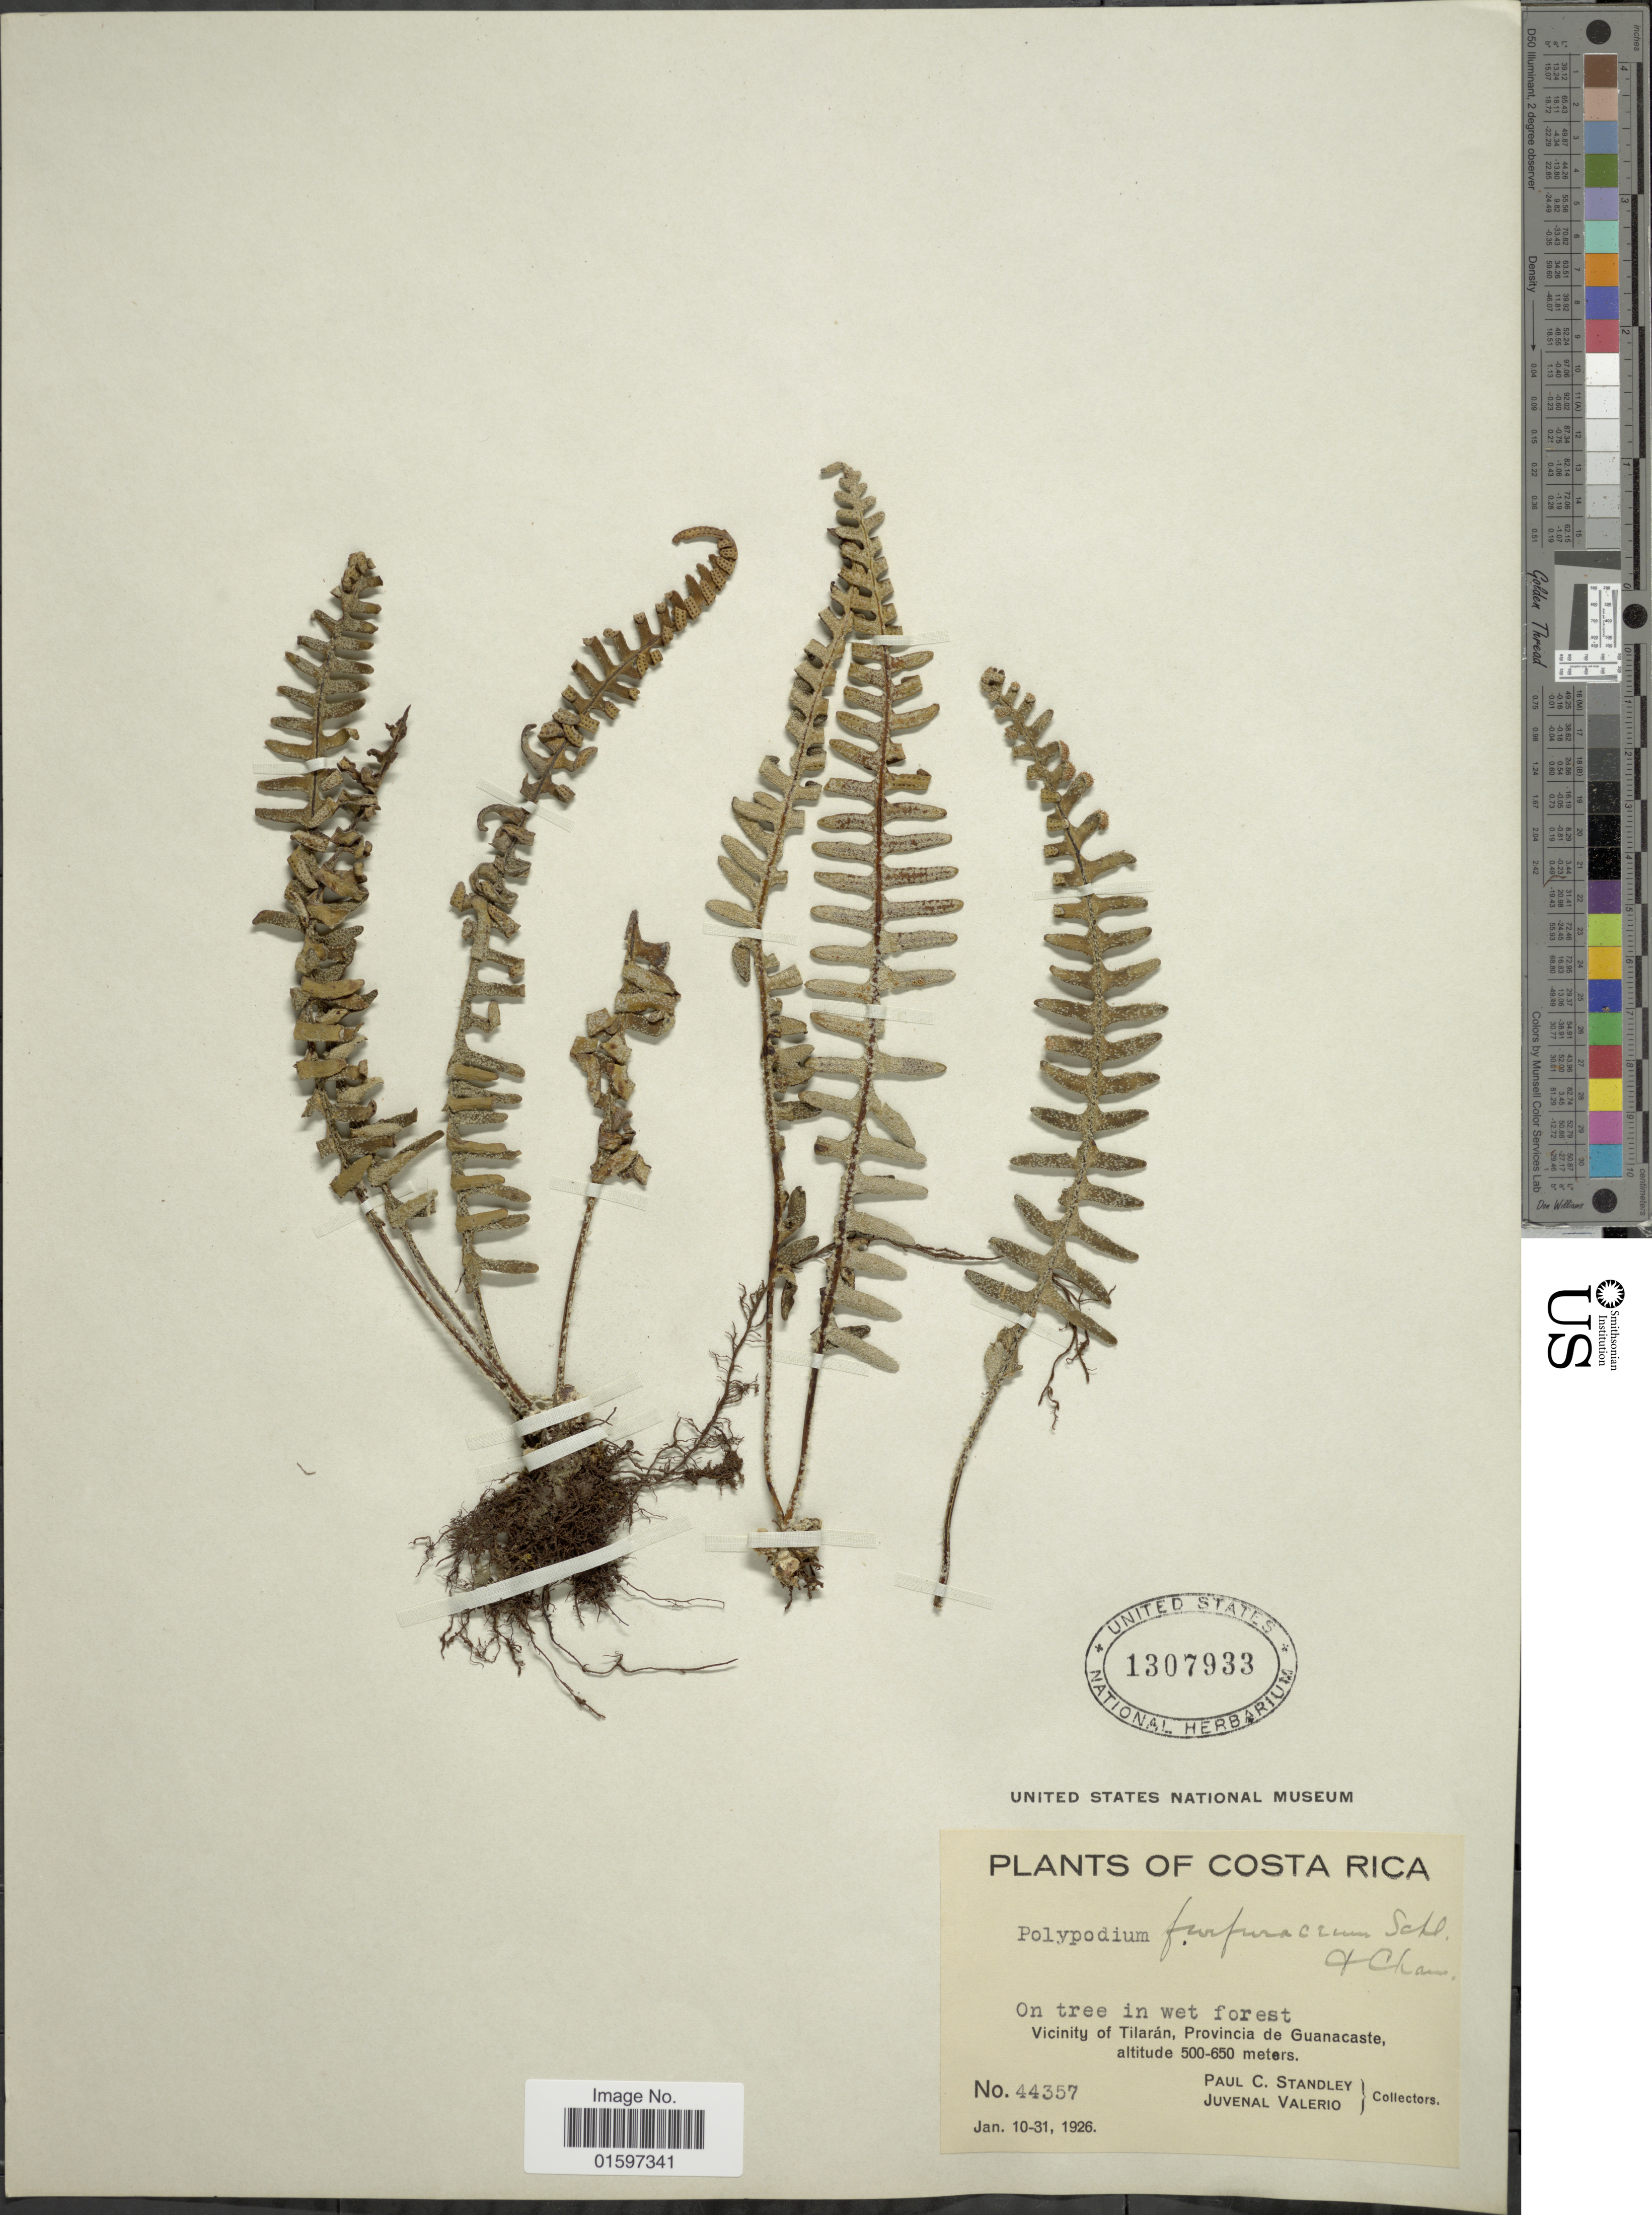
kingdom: Plantae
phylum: Tracheophyta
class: Polypodiopsida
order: Polypodiales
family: Polypodiaceae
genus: Pleopeltis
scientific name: Pleopeltis furfuracea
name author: (Schltdl. & Cham.) A.R. Sm. & Tejero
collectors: P. C. Standley & J. Valerio R.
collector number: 44357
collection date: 1926-01-10/1926-01-31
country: Costa Rica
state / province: Guanacaste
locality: Costa Rica, Vicinity of Tilarán, Provincia de Guanacaste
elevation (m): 500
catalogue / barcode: US 1307933